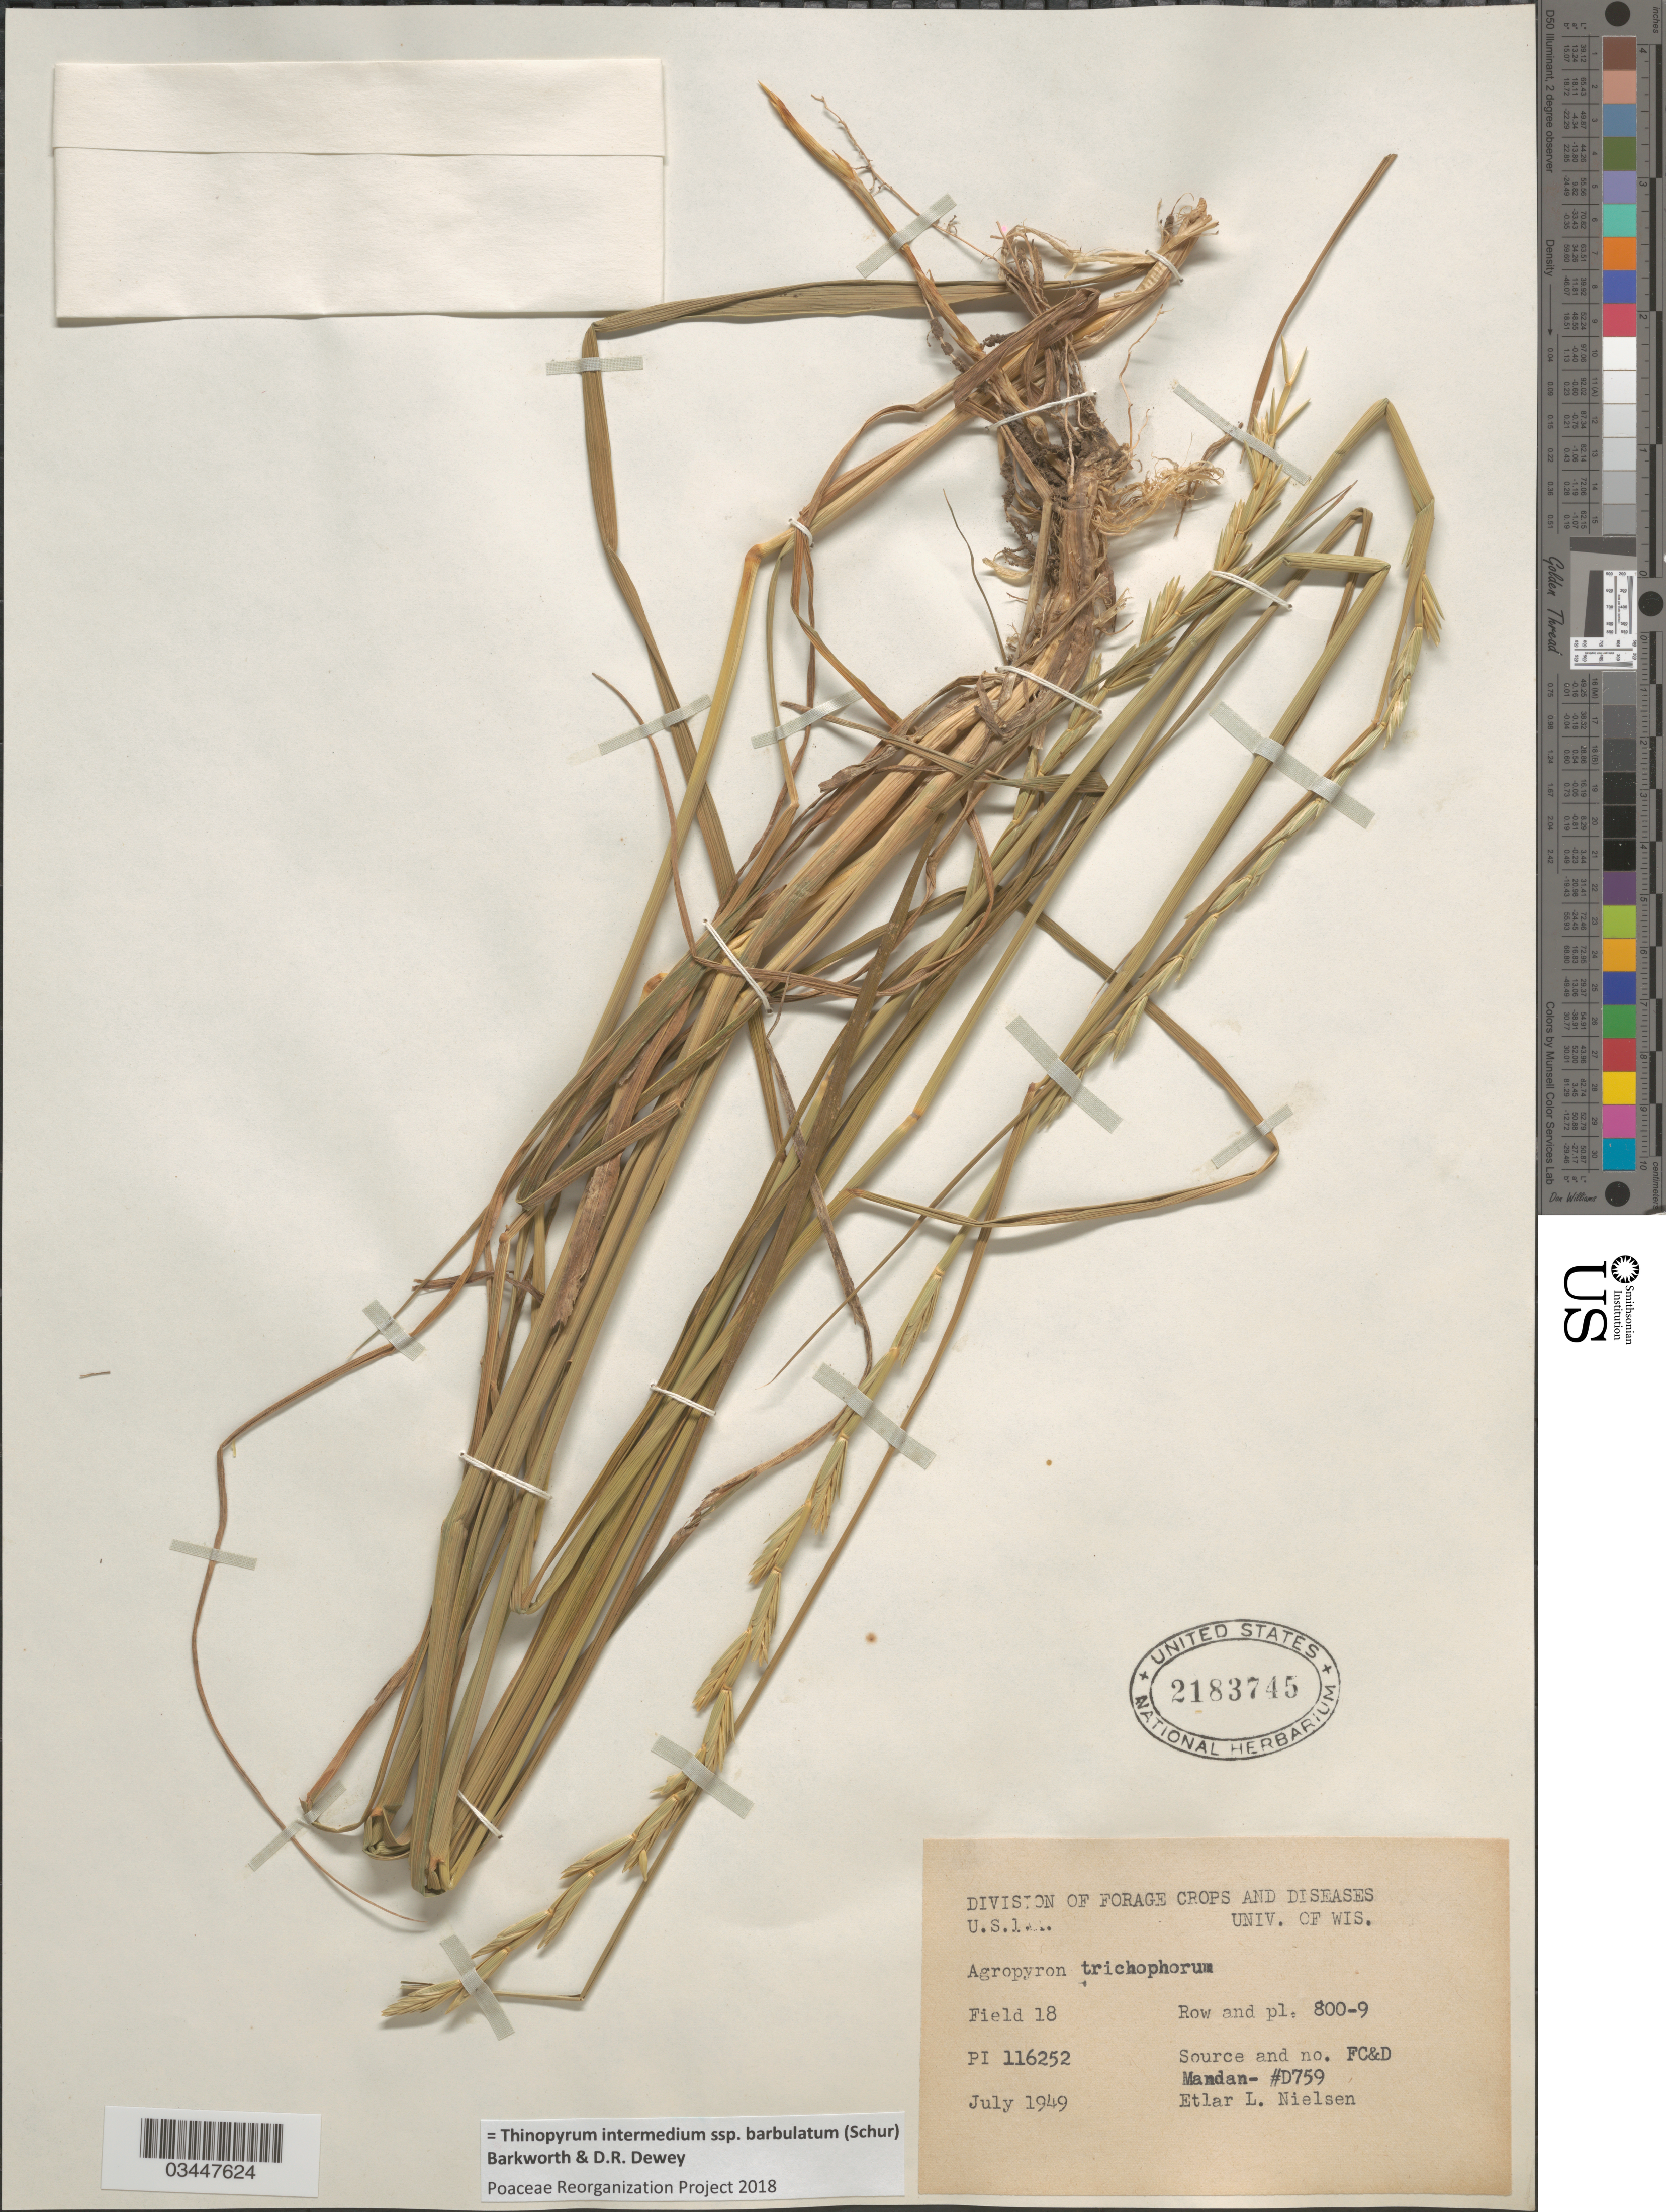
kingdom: Plantae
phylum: Tracheophyta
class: Liliopsida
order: Poales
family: Poaceae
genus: Thinopyrum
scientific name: Thinopyrum intermedium subsp. barbulatum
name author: (Schur) Barkworth & Dewey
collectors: E. L. Nielsen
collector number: PI116252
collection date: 1949-07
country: United States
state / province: Washington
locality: Field 18. Row and pl. 800-9.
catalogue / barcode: US 2183745